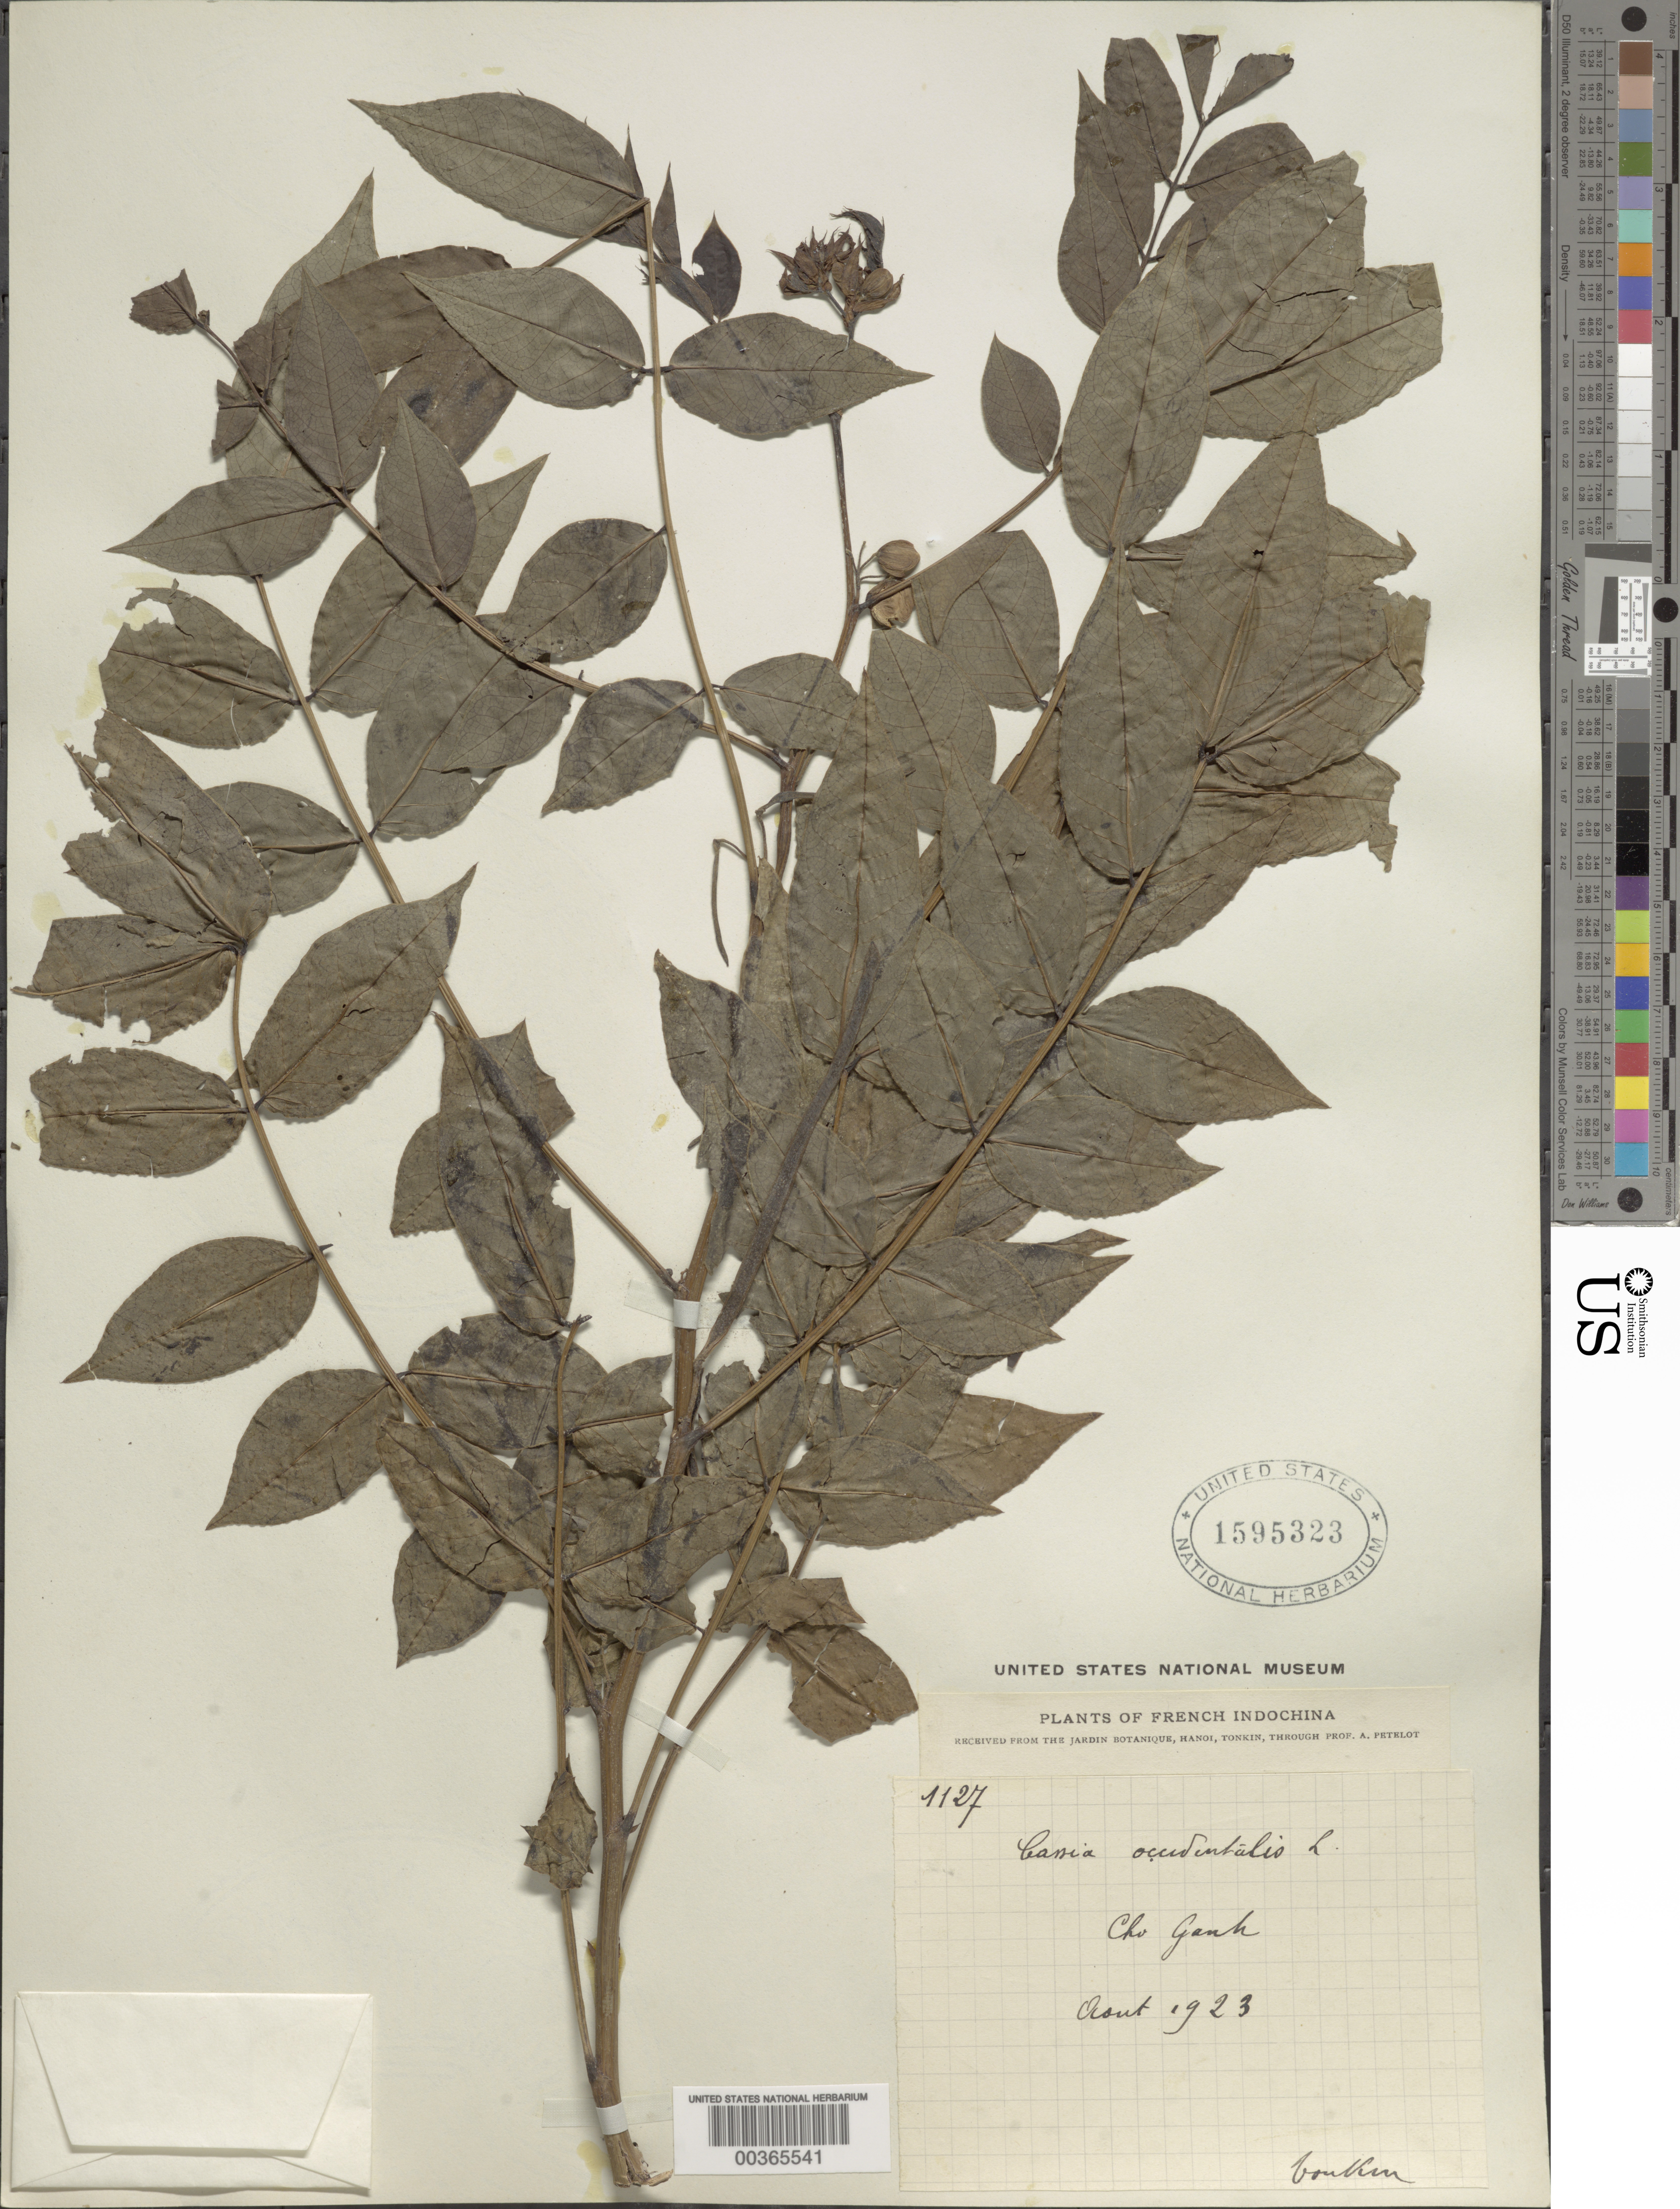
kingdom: Plantae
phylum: Tracheophyta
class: Magnoliopsida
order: Fabales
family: Fabaceae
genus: Senna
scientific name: Senna occidentalis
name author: (L.) Link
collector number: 1127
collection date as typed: Aug 1923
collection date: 1923-08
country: Vietnam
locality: Cho ganh; tonkin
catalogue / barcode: US 1595323